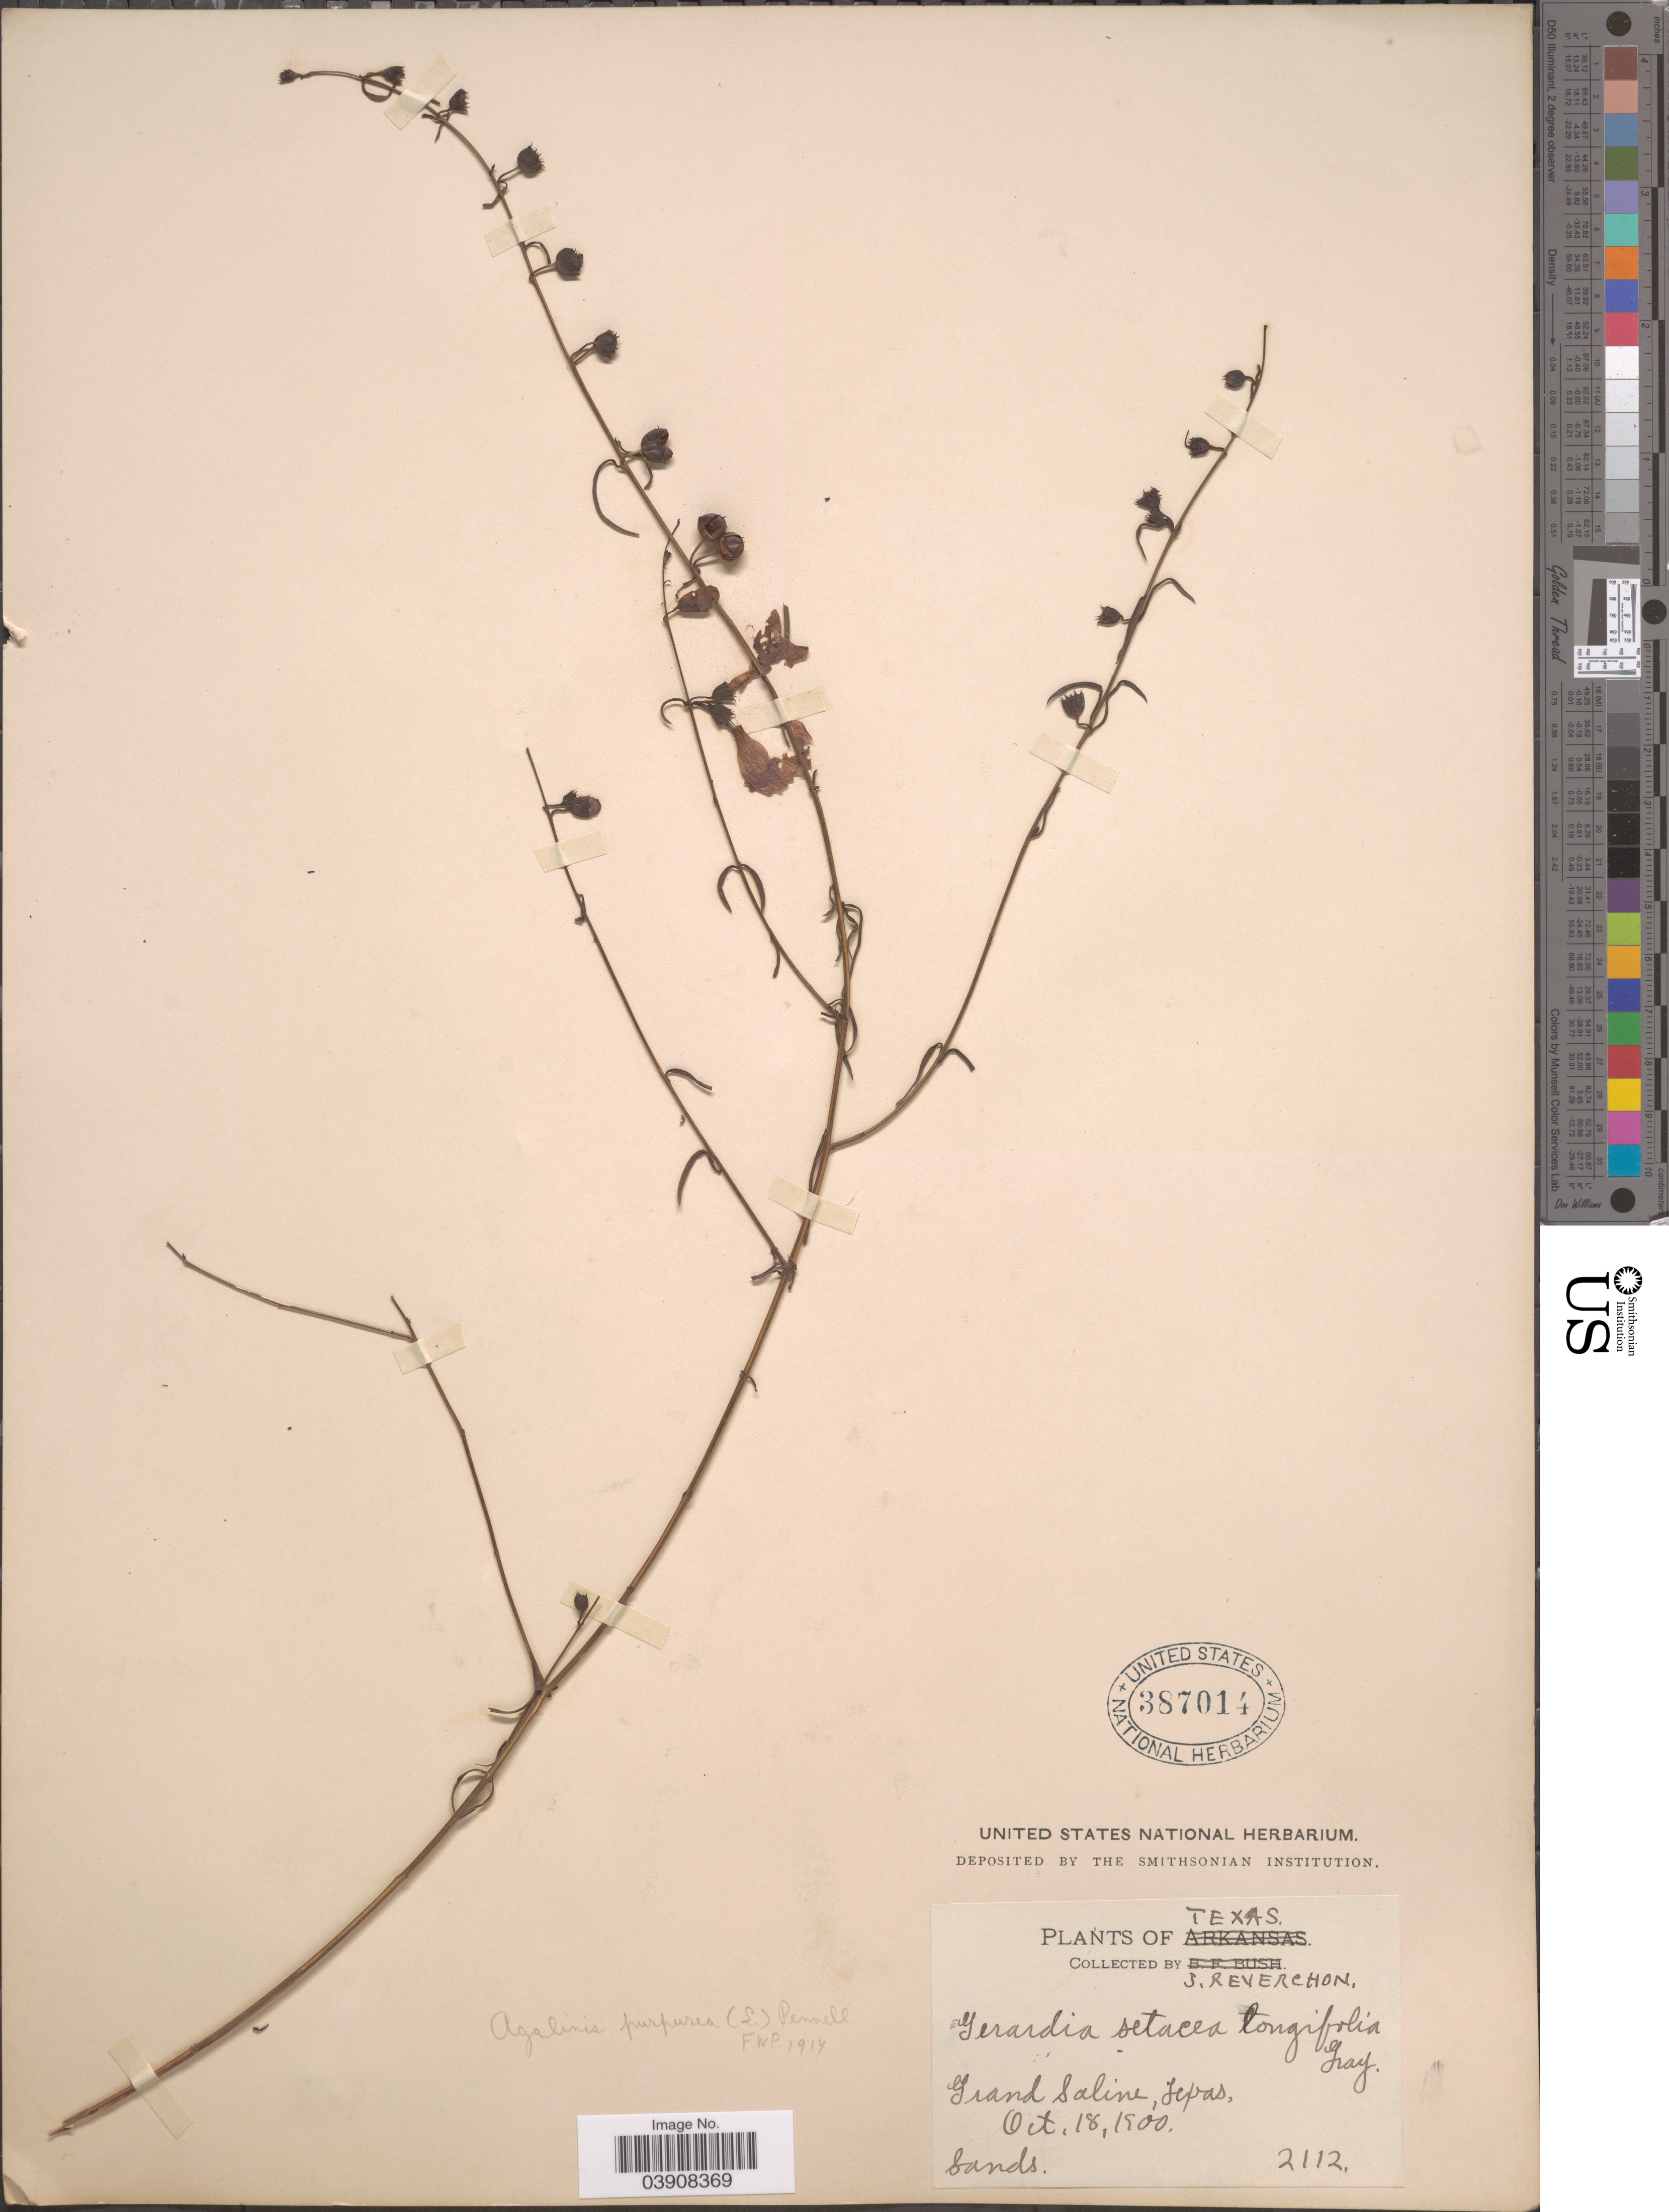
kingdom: Plantae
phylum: Tracheophyta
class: Magnoliopsida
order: Lamiales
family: Orobanchaceae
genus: Agalinis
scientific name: Agalinis purpurea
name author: (L.) Pennell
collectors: J. Reverchon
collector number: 2112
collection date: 1900-10-18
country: United States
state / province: Texas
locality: Grand Saline.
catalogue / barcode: US 387014